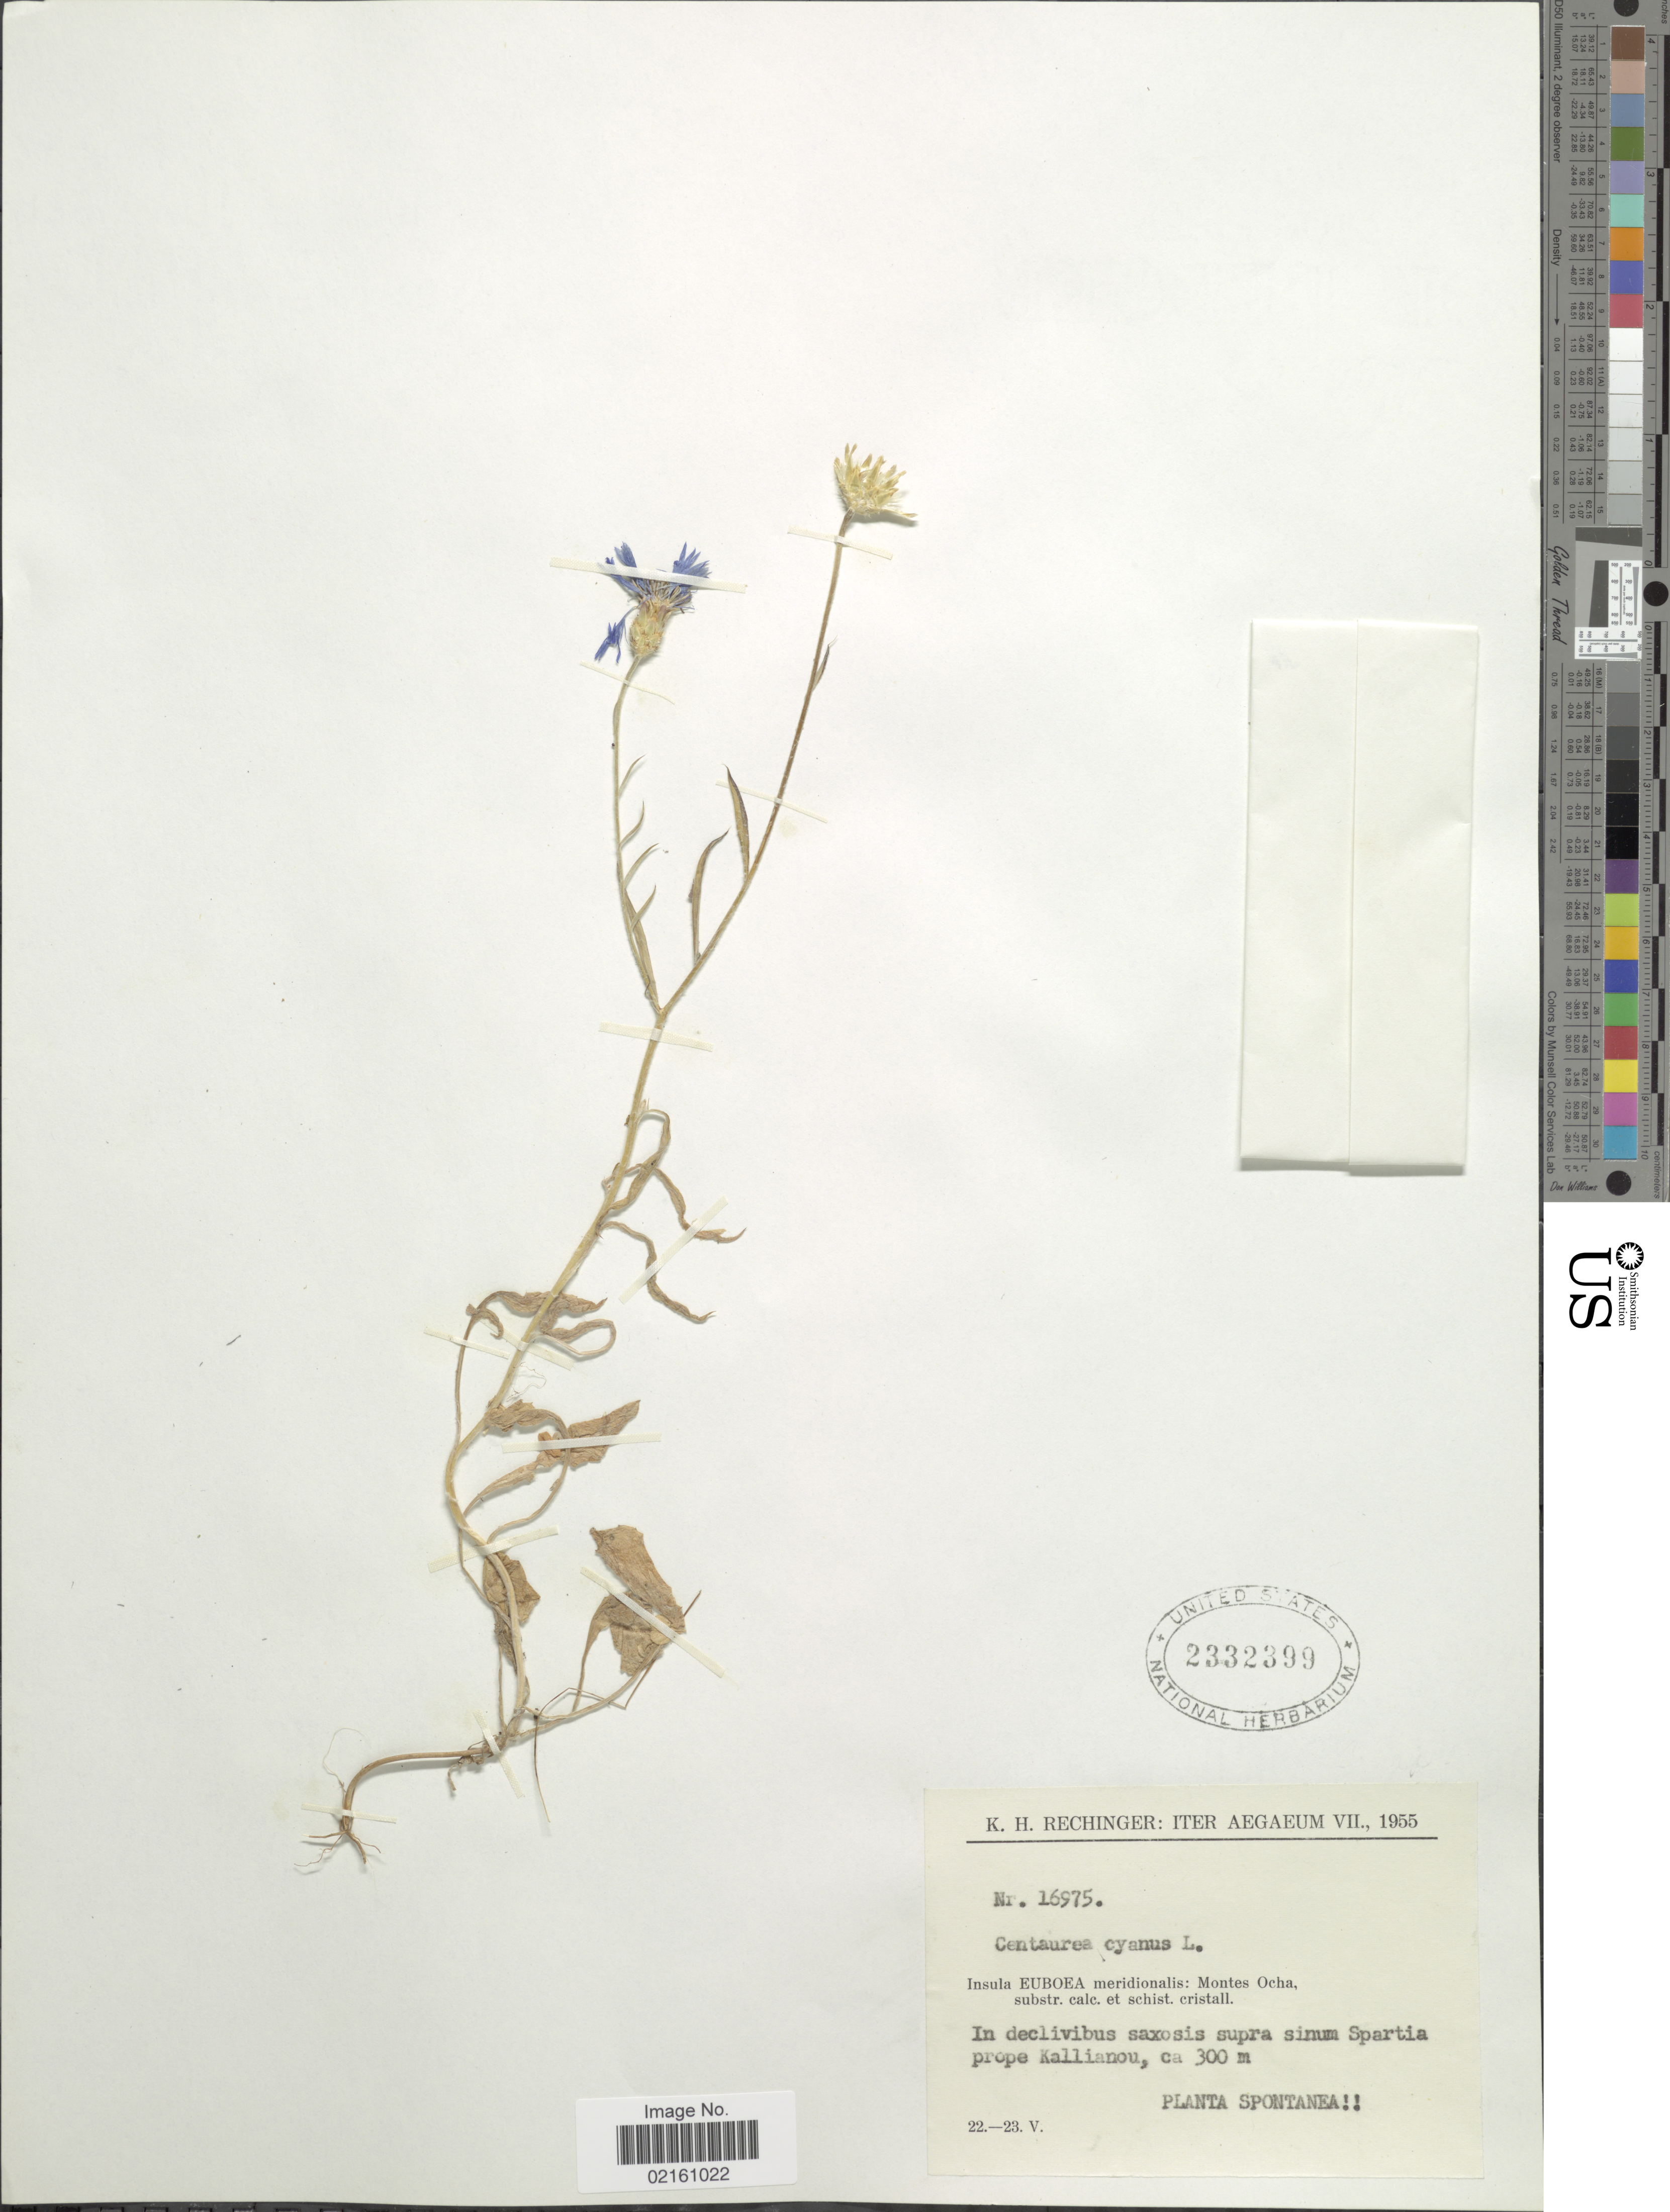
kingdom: Plantae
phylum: Tracheophyta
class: Magnoliopsida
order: Asterales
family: Asteraceae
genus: Centaurea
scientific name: Centaurea cyanus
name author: L.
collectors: K. H. Rechinger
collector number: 16975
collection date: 1955-05-22/1955-05-23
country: Greece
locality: Aegaeum, Insula Euboea meridionalis, Montes Ocha, supra simm Spartia prope Kallianou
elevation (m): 300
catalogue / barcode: US 2332399